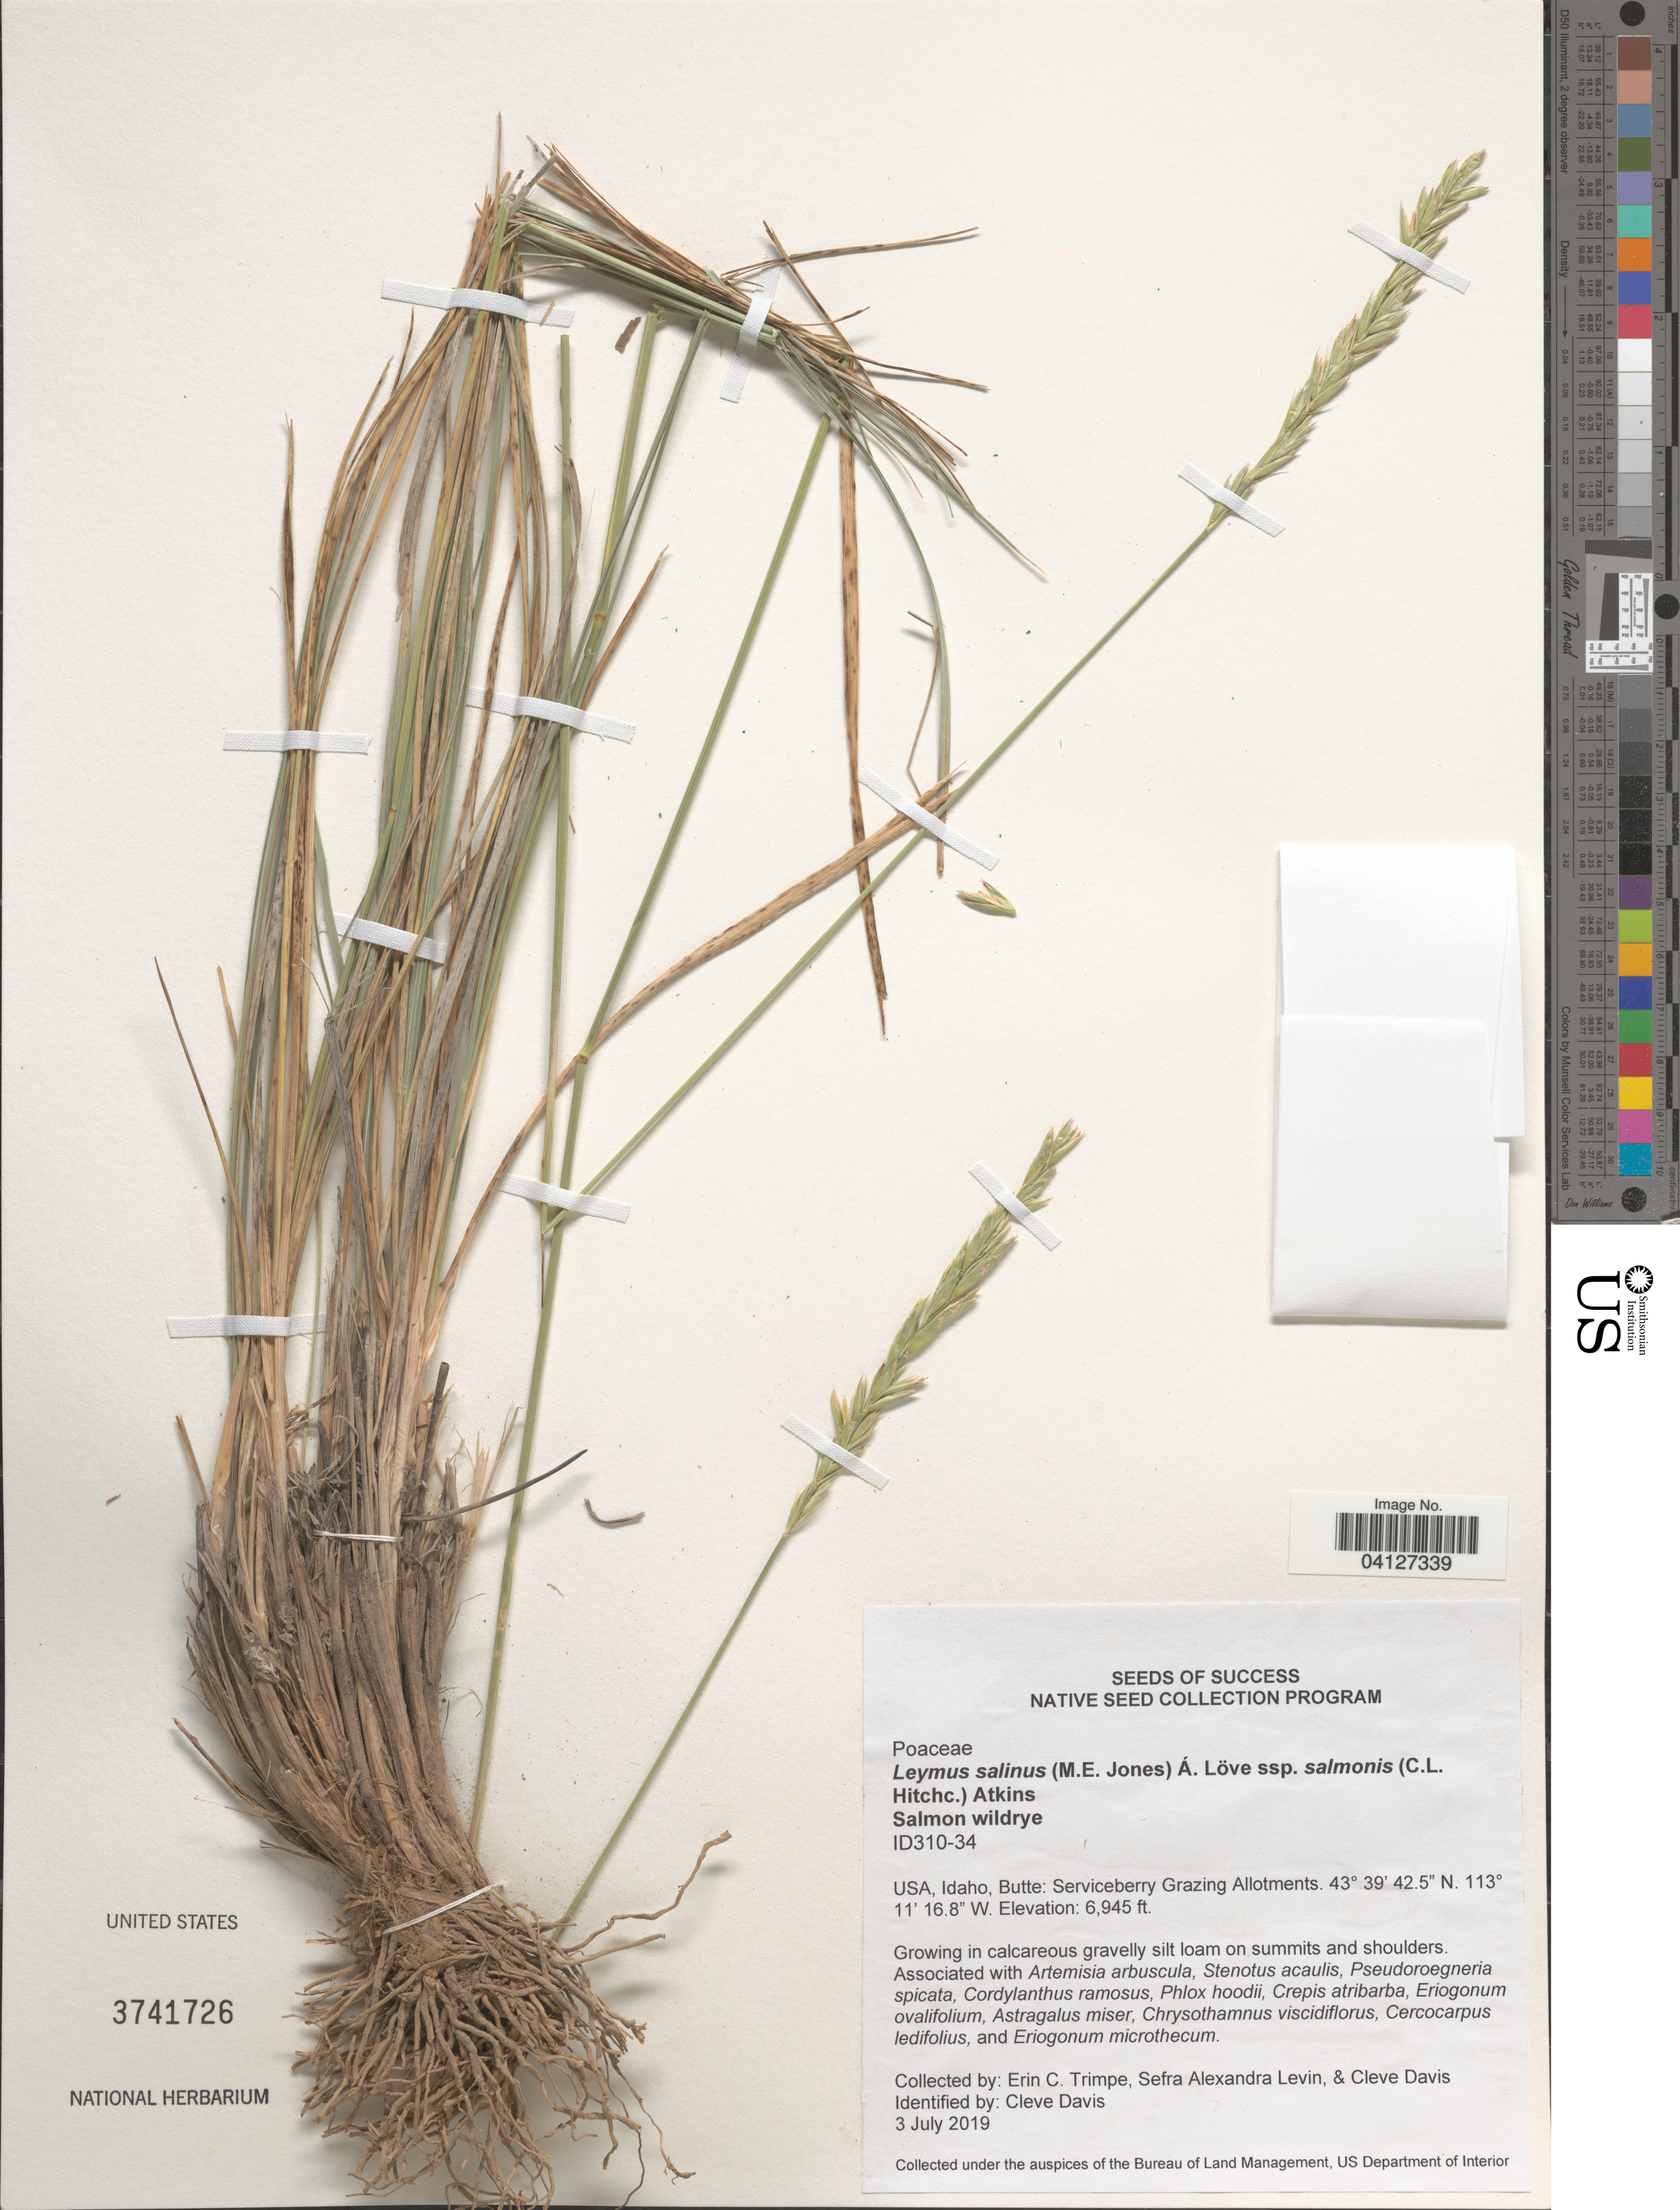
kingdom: Plantae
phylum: Tracheophyta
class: Liliopsida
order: Poales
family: Poaceae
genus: Leymus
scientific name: Leymus salina subsp. salmonis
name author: (C.L. Hitchc.) R.J. Atkins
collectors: E. Trimpe, S. Levin & C. Davis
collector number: IS310-34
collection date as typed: Transcribed d/m/y: 3/7/2019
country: United States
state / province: Idaho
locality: Butte: Serviceberry Grazing Allotments.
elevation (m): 2117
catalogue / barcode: US 3741726